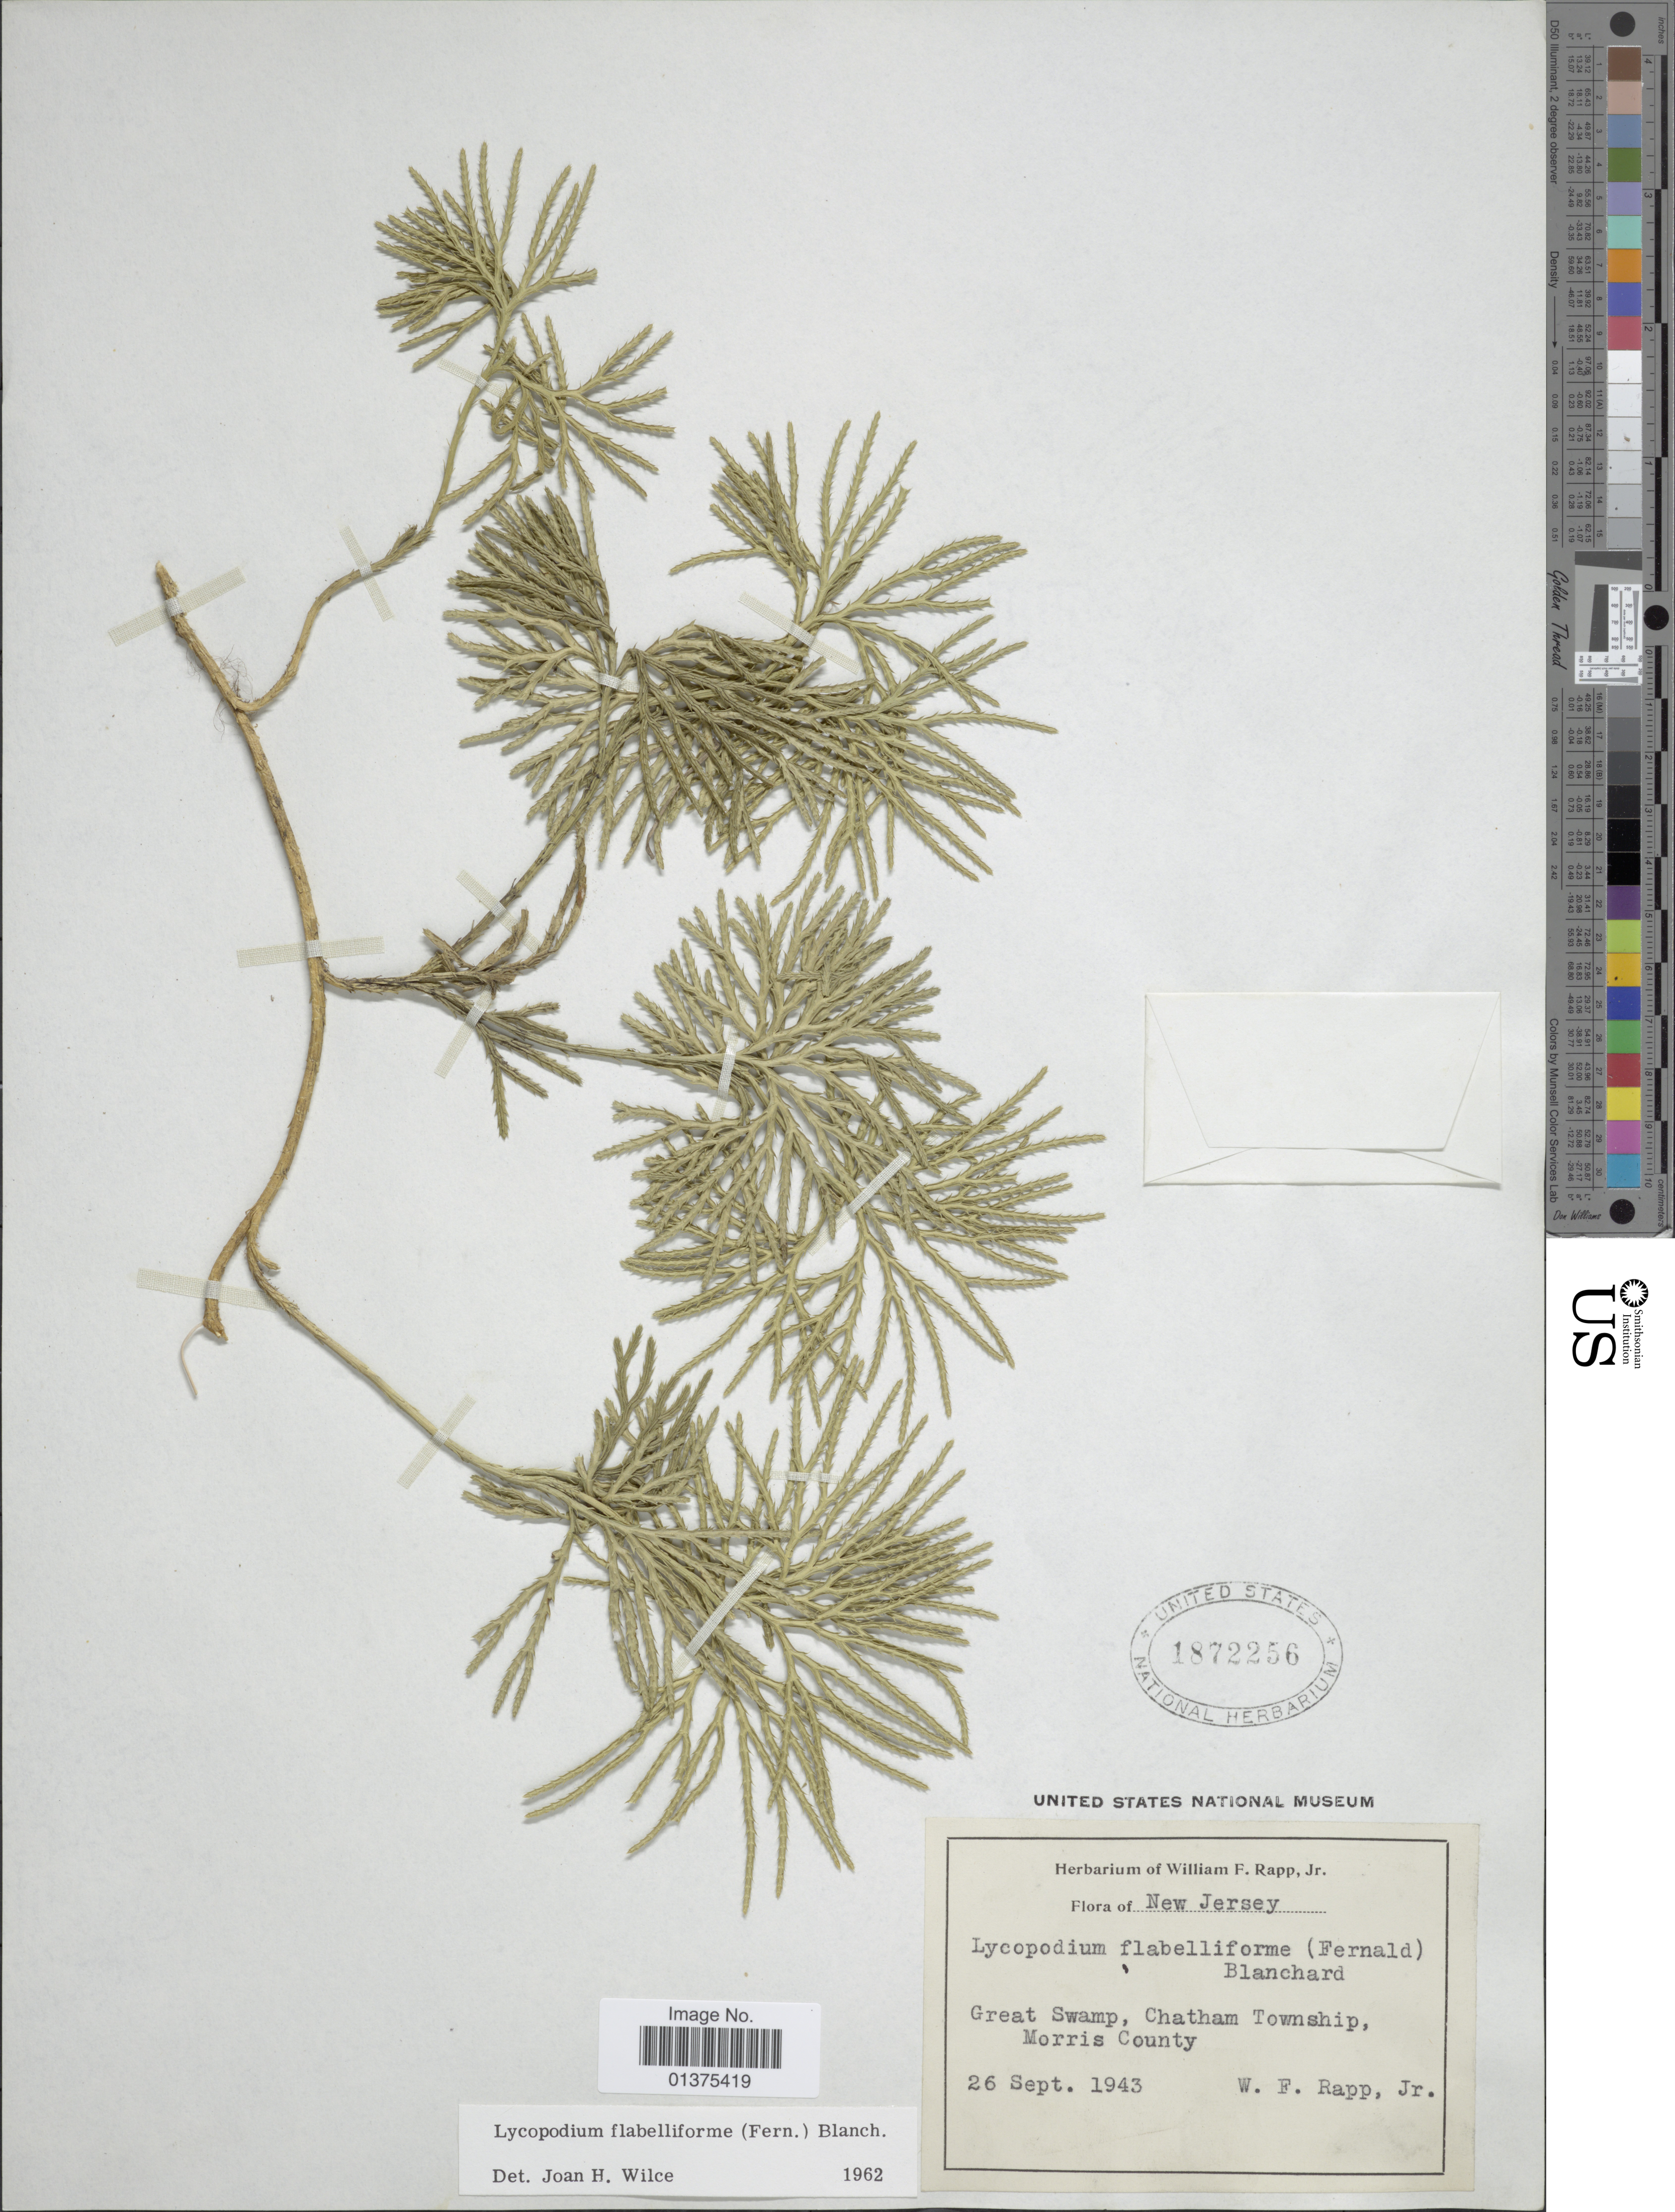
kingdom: Plantae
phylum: Tracheophyta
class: Lycopodiopsida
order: Lycopodiales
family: Lycopodiaceae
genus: Diphasiastrum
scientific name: Diphasiastrum digitatum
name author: (Dill. ex A. Braun) Holub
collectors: W. Rapp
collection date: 1943-09-26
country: United States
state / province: New Jersey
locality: Great Swamp, Chatham Township, Morris County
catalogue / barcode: US 1872256